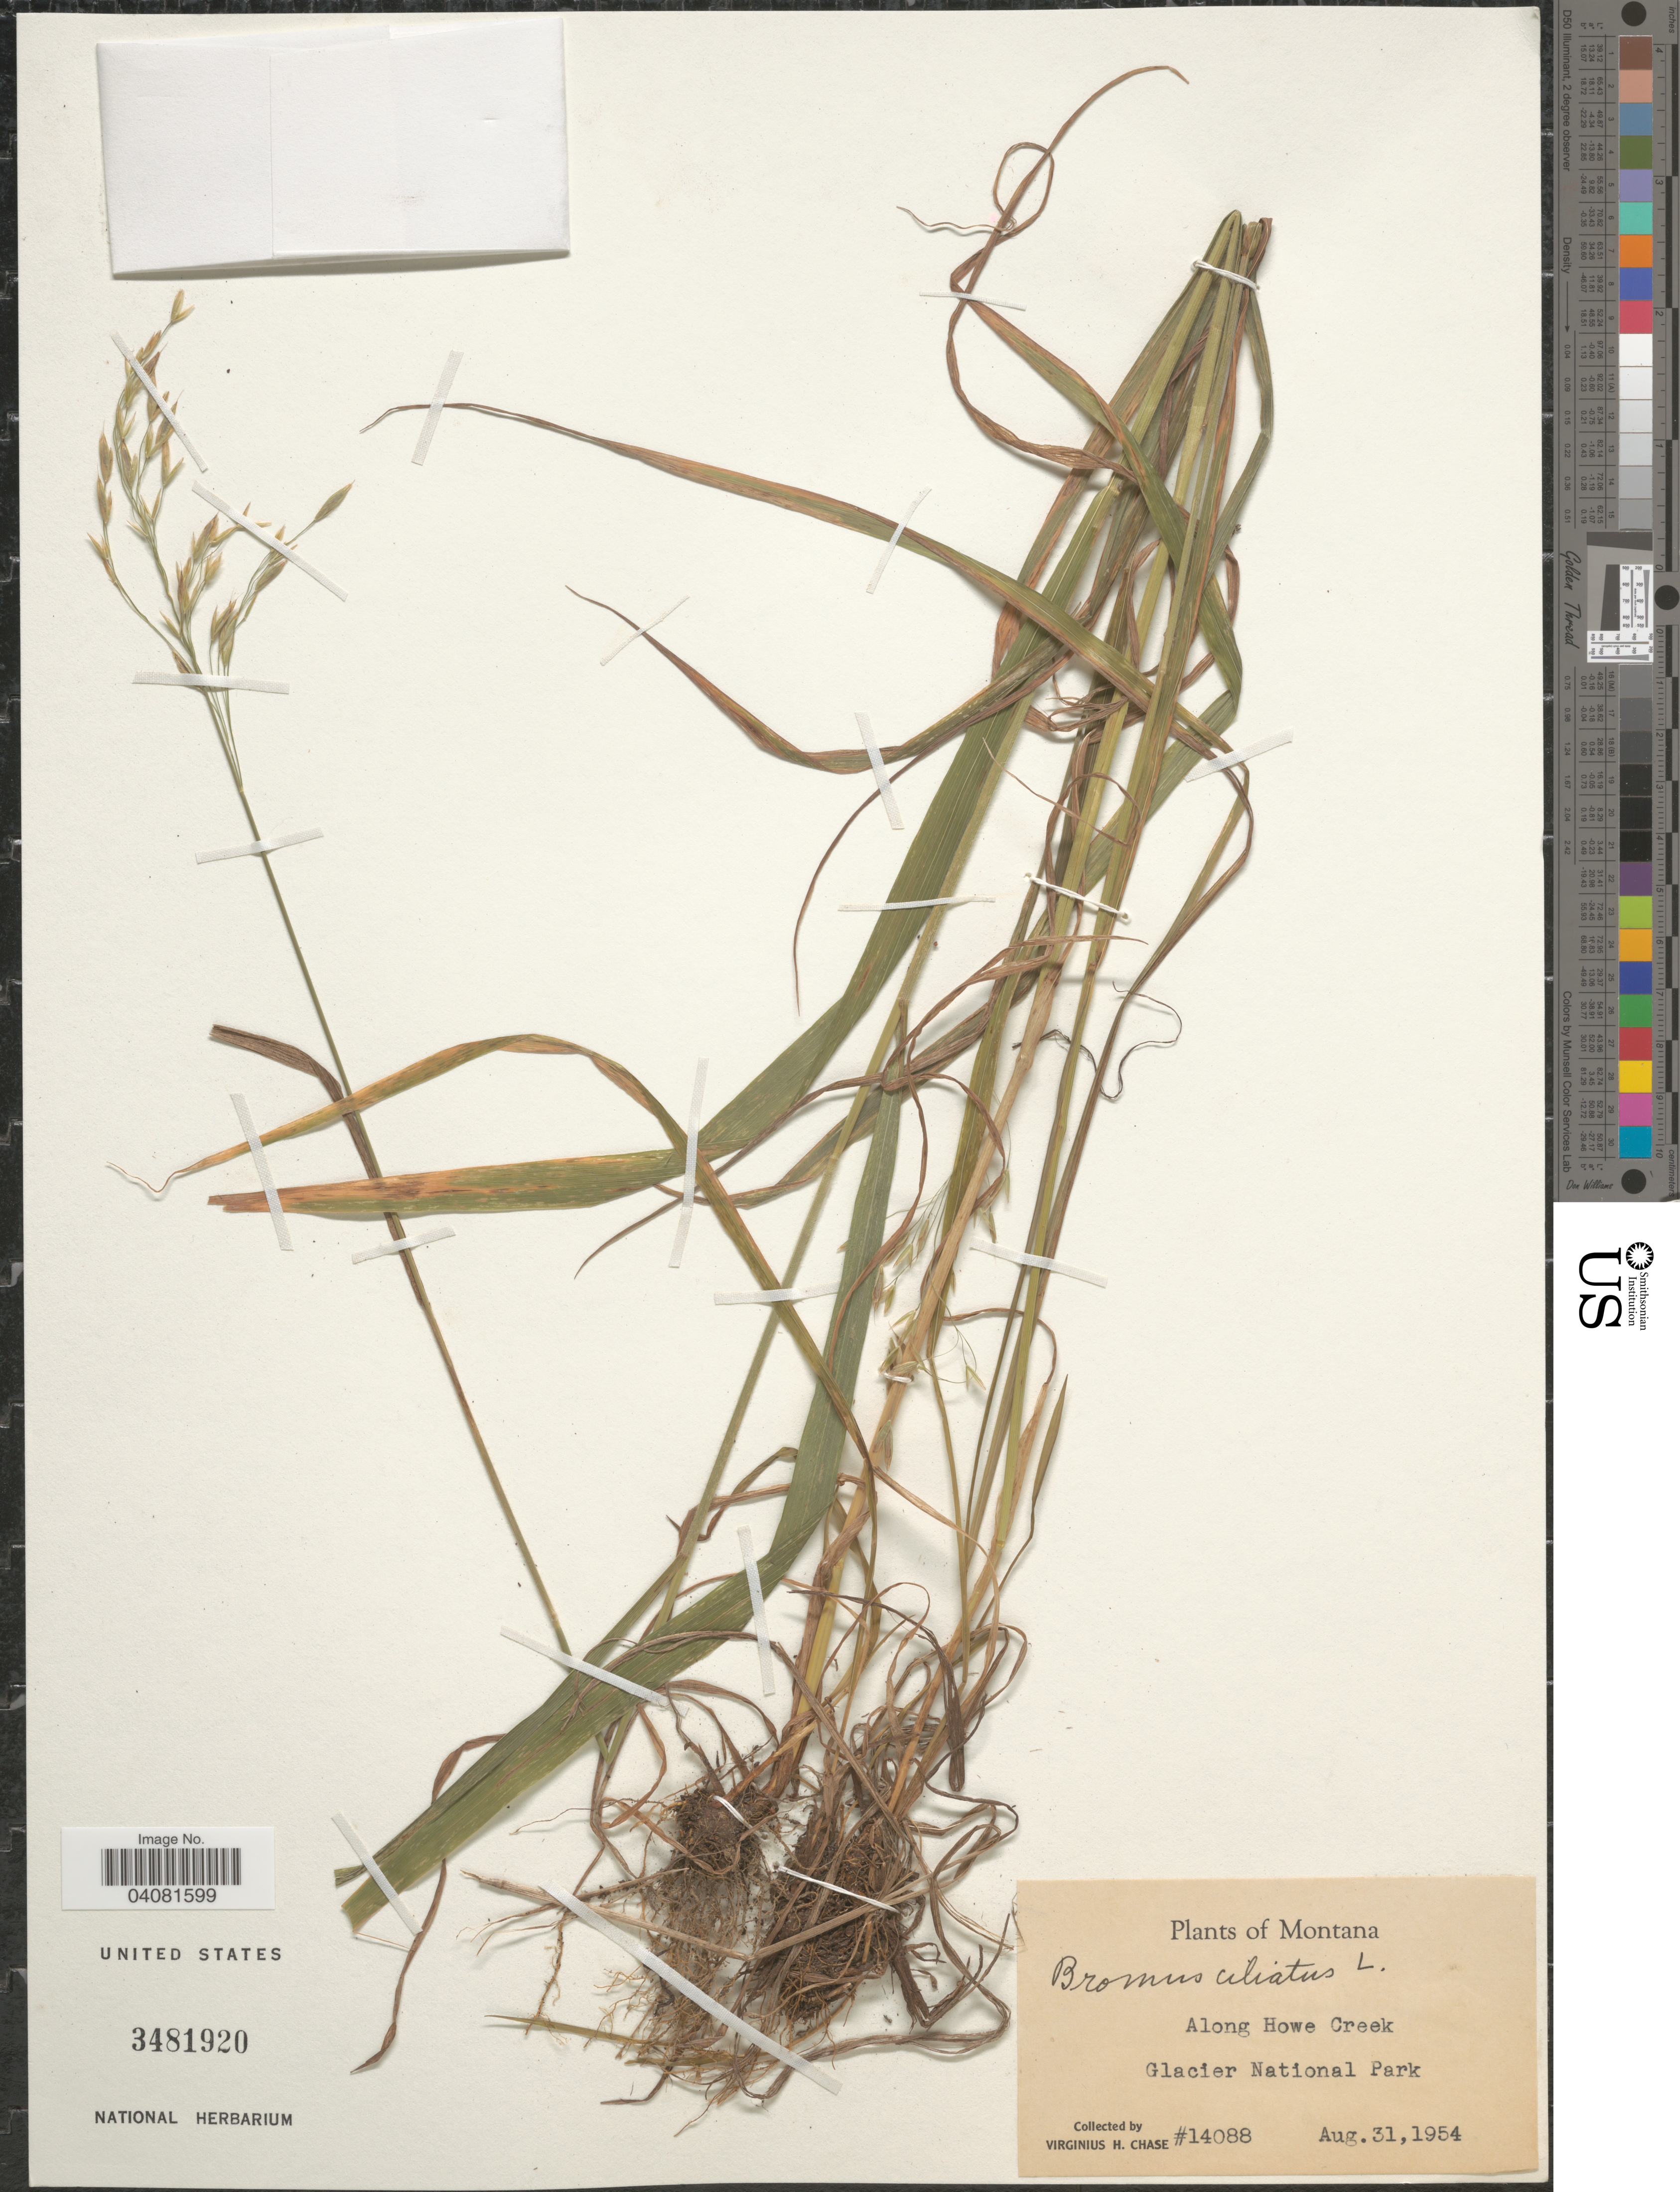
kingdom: Plantae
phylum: Tracheophyta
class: Liliopsida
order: Poales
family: Poaceae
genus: Bromus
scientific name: Bromus ciliatus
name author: L.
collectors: V. H. Chase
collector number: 14088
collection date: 1954-08-31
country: United States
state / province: Montana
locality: Along Howe Creek. Glacier National Park.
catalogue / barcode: US 3481920